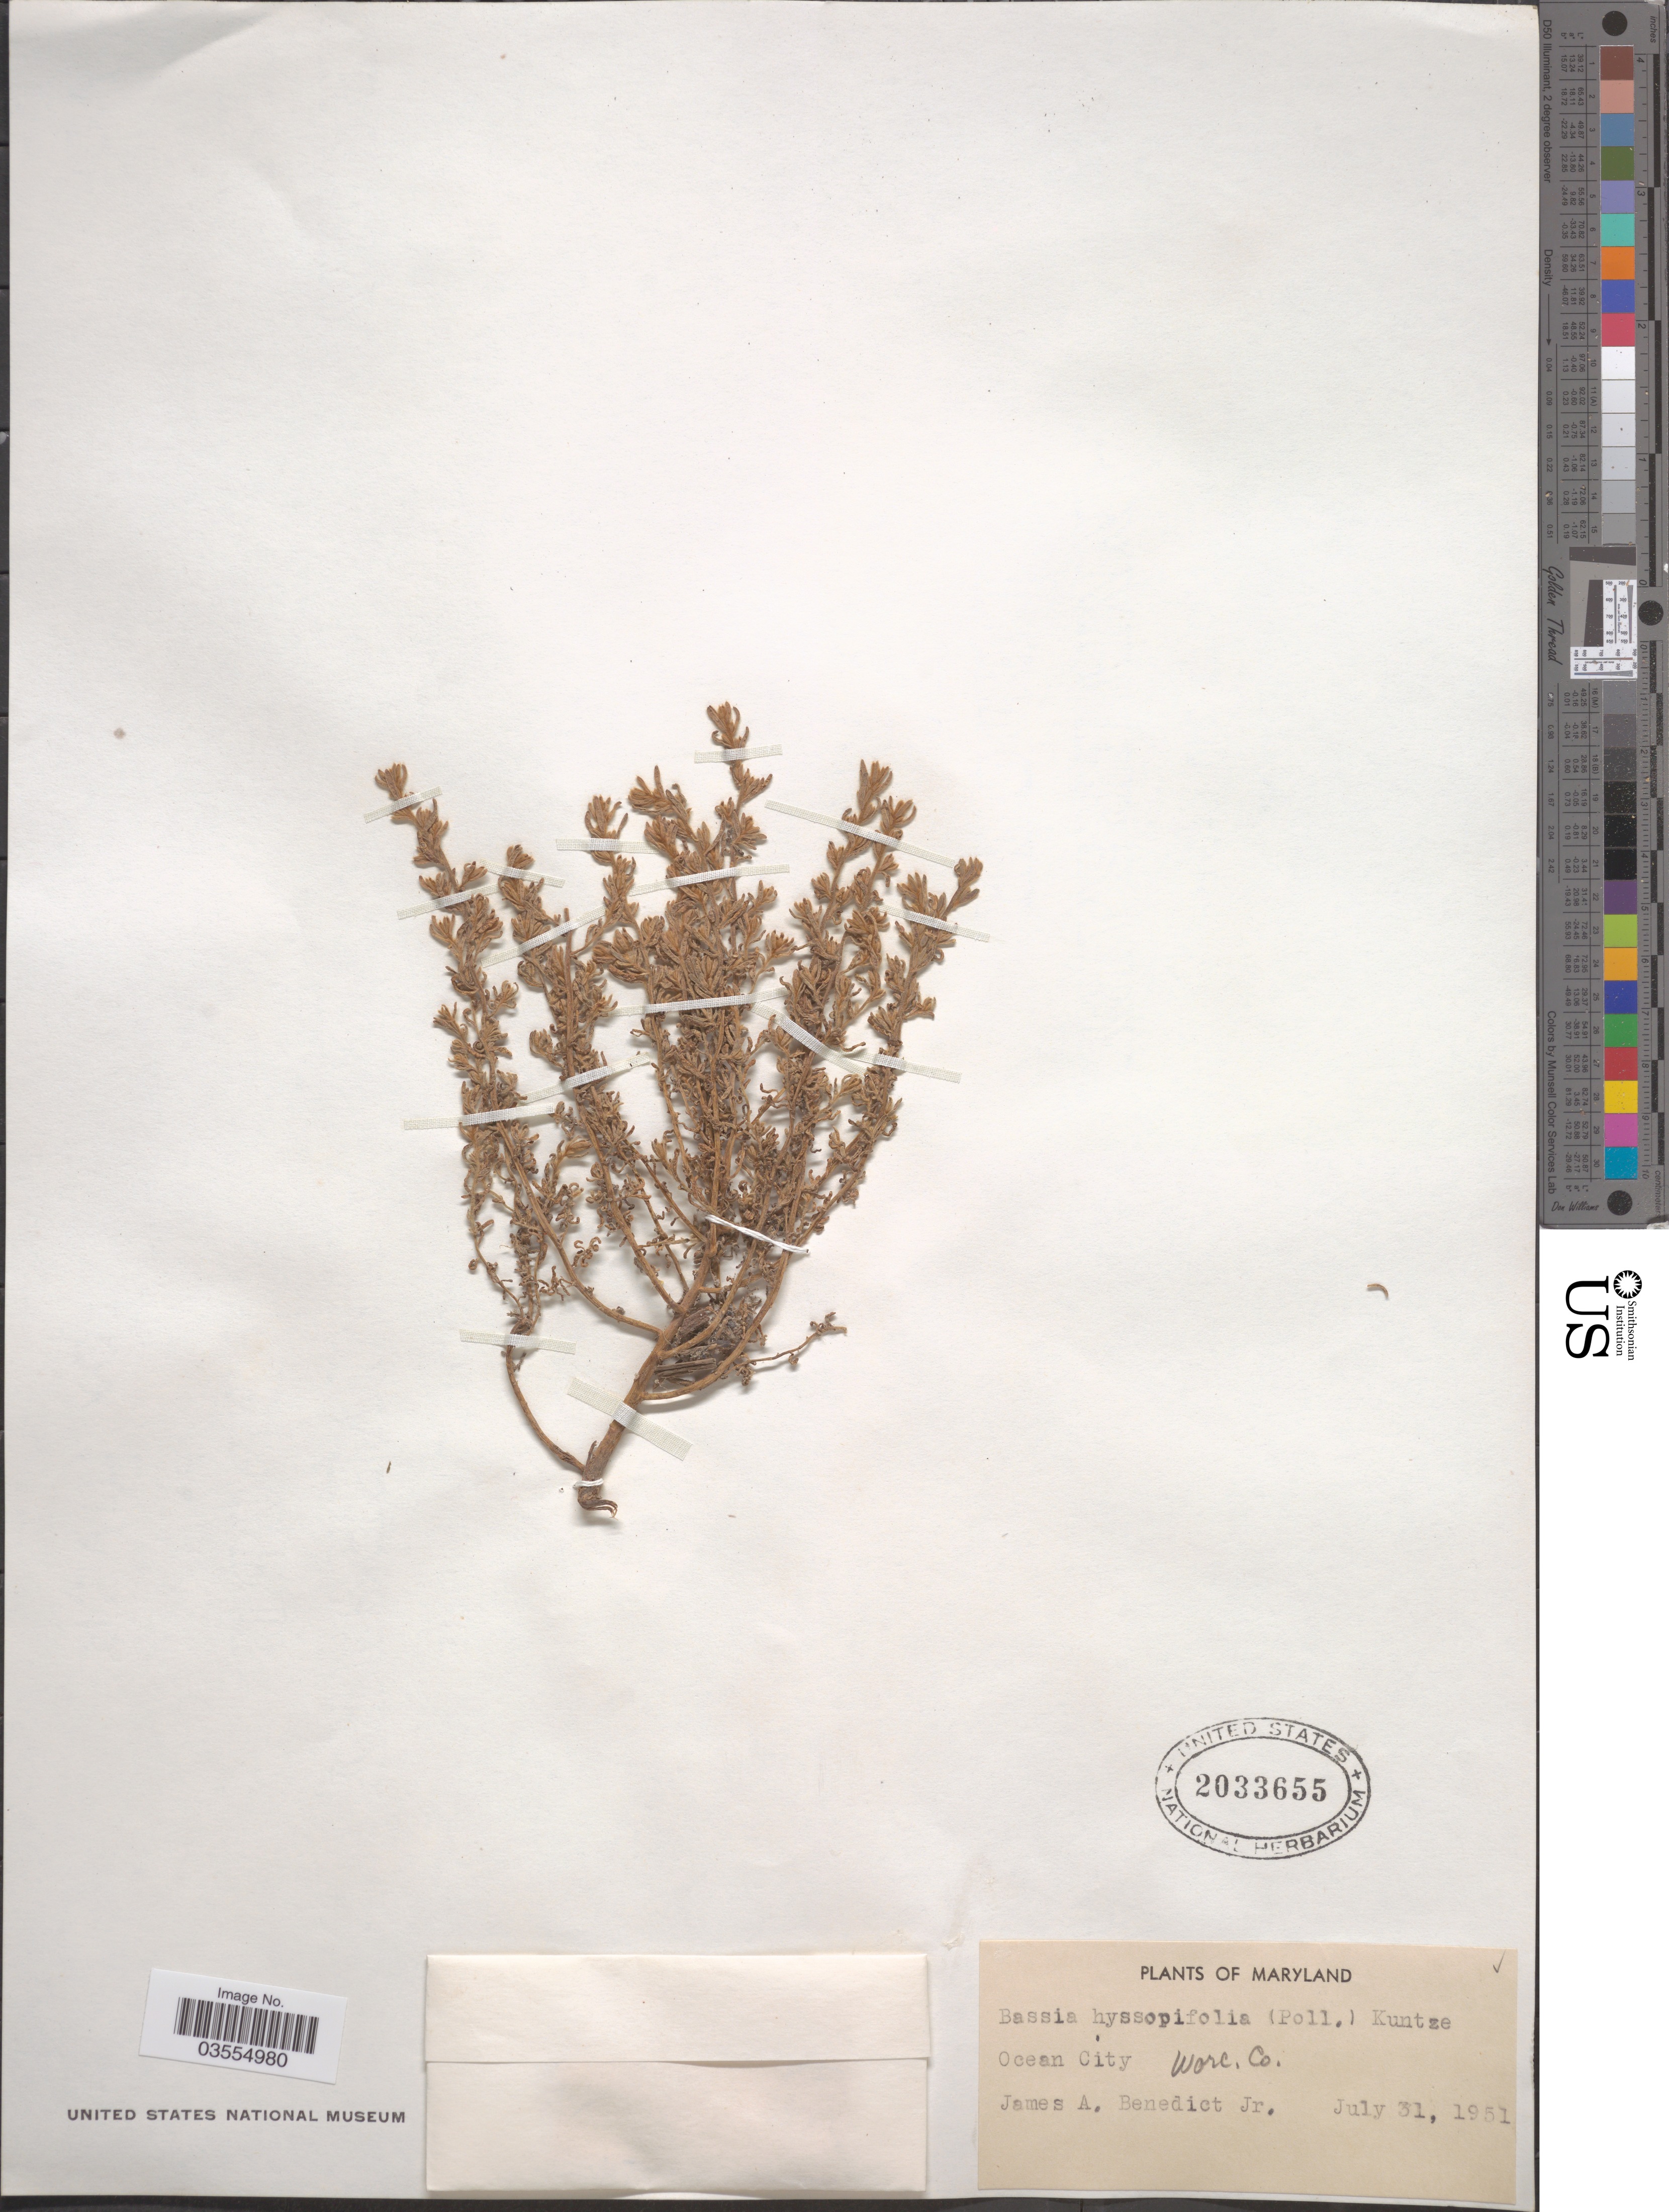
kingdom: Plantae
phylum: Tracheophyta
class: Magnoliopsida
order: Caryophyllales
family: Amaranthaceae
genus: Bassia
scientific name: Bassia hyssopifolia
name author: (Pall.) Kuntze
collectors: J. Benedict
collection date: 1951-07-31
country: United States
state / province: Maryland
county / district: Worcester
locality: Ocean City, Worc. Co.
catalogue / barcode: US 2033655